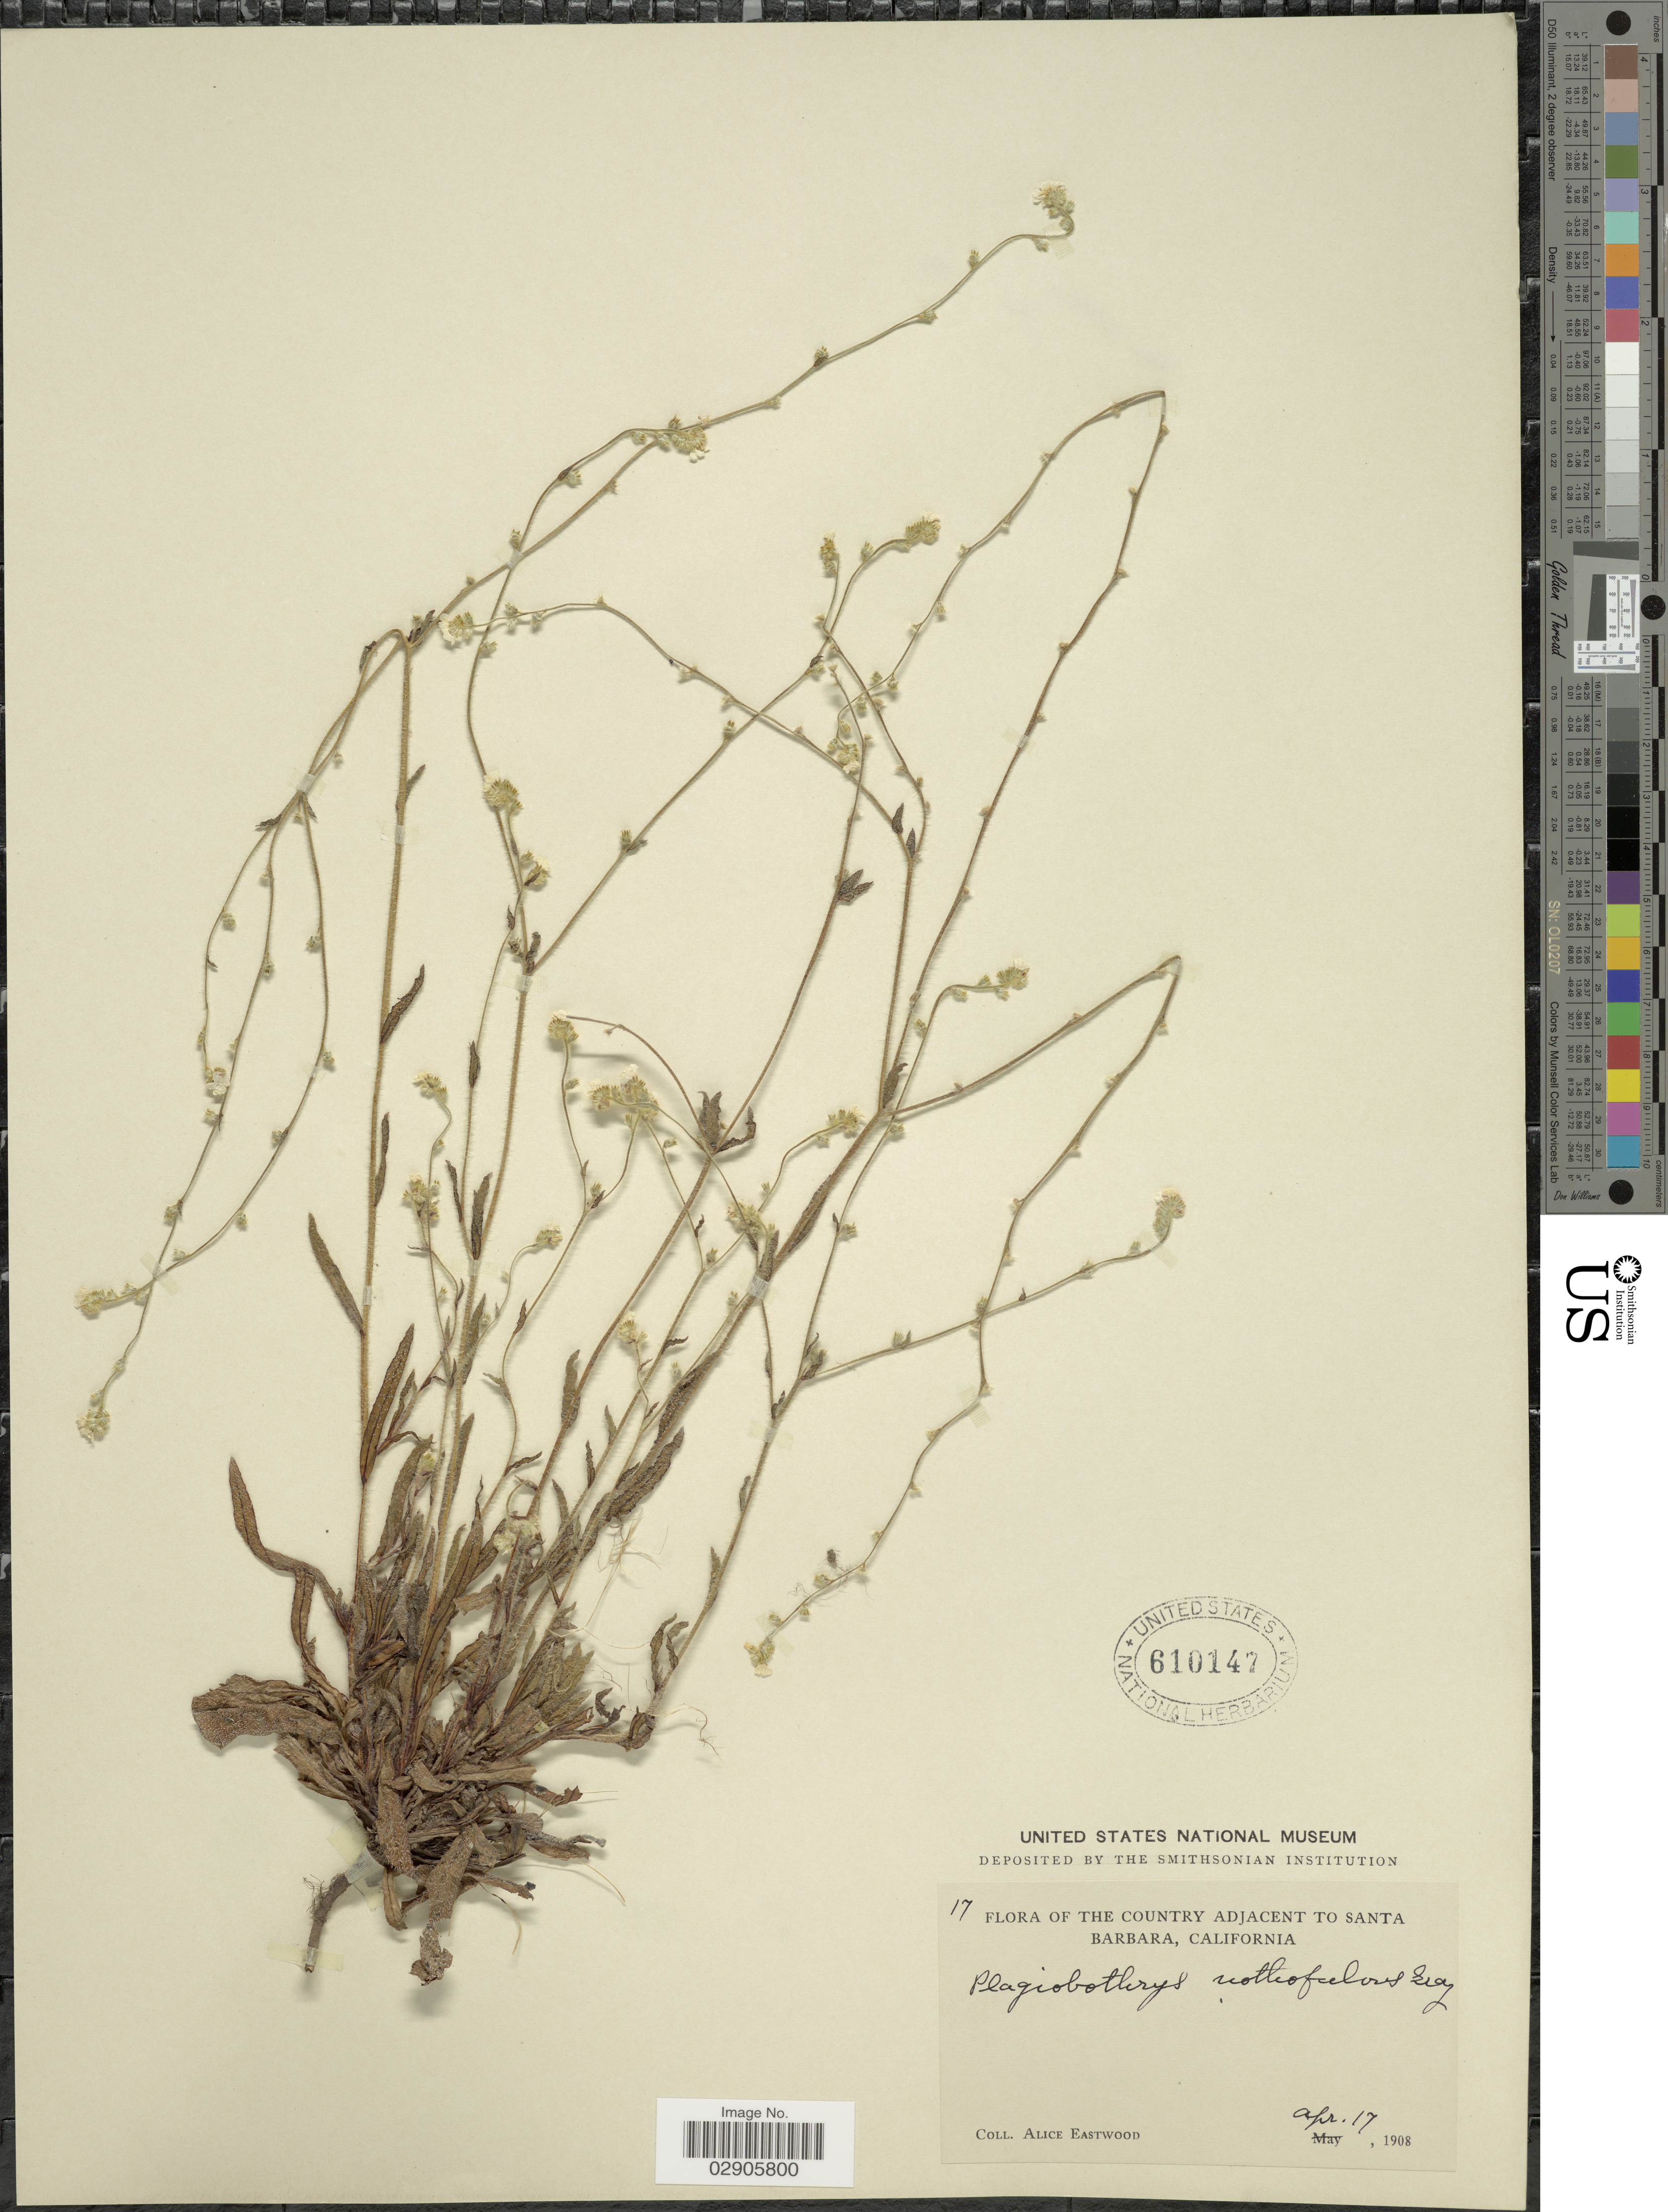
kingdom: Plantae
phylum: Tracheophyta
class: Magnoliopsida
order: Boraginales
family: Boraginaceae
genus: Plagiobothrys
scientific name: Plagiobothrys nothofulvus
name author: (A. Gray) A. Gray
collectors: A. Eastwood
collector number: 17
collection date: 1908-04-17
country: United States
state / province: California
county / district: Santa Barbara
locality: The Country Adjacent to Santa Barbara.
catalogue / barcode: US 610147